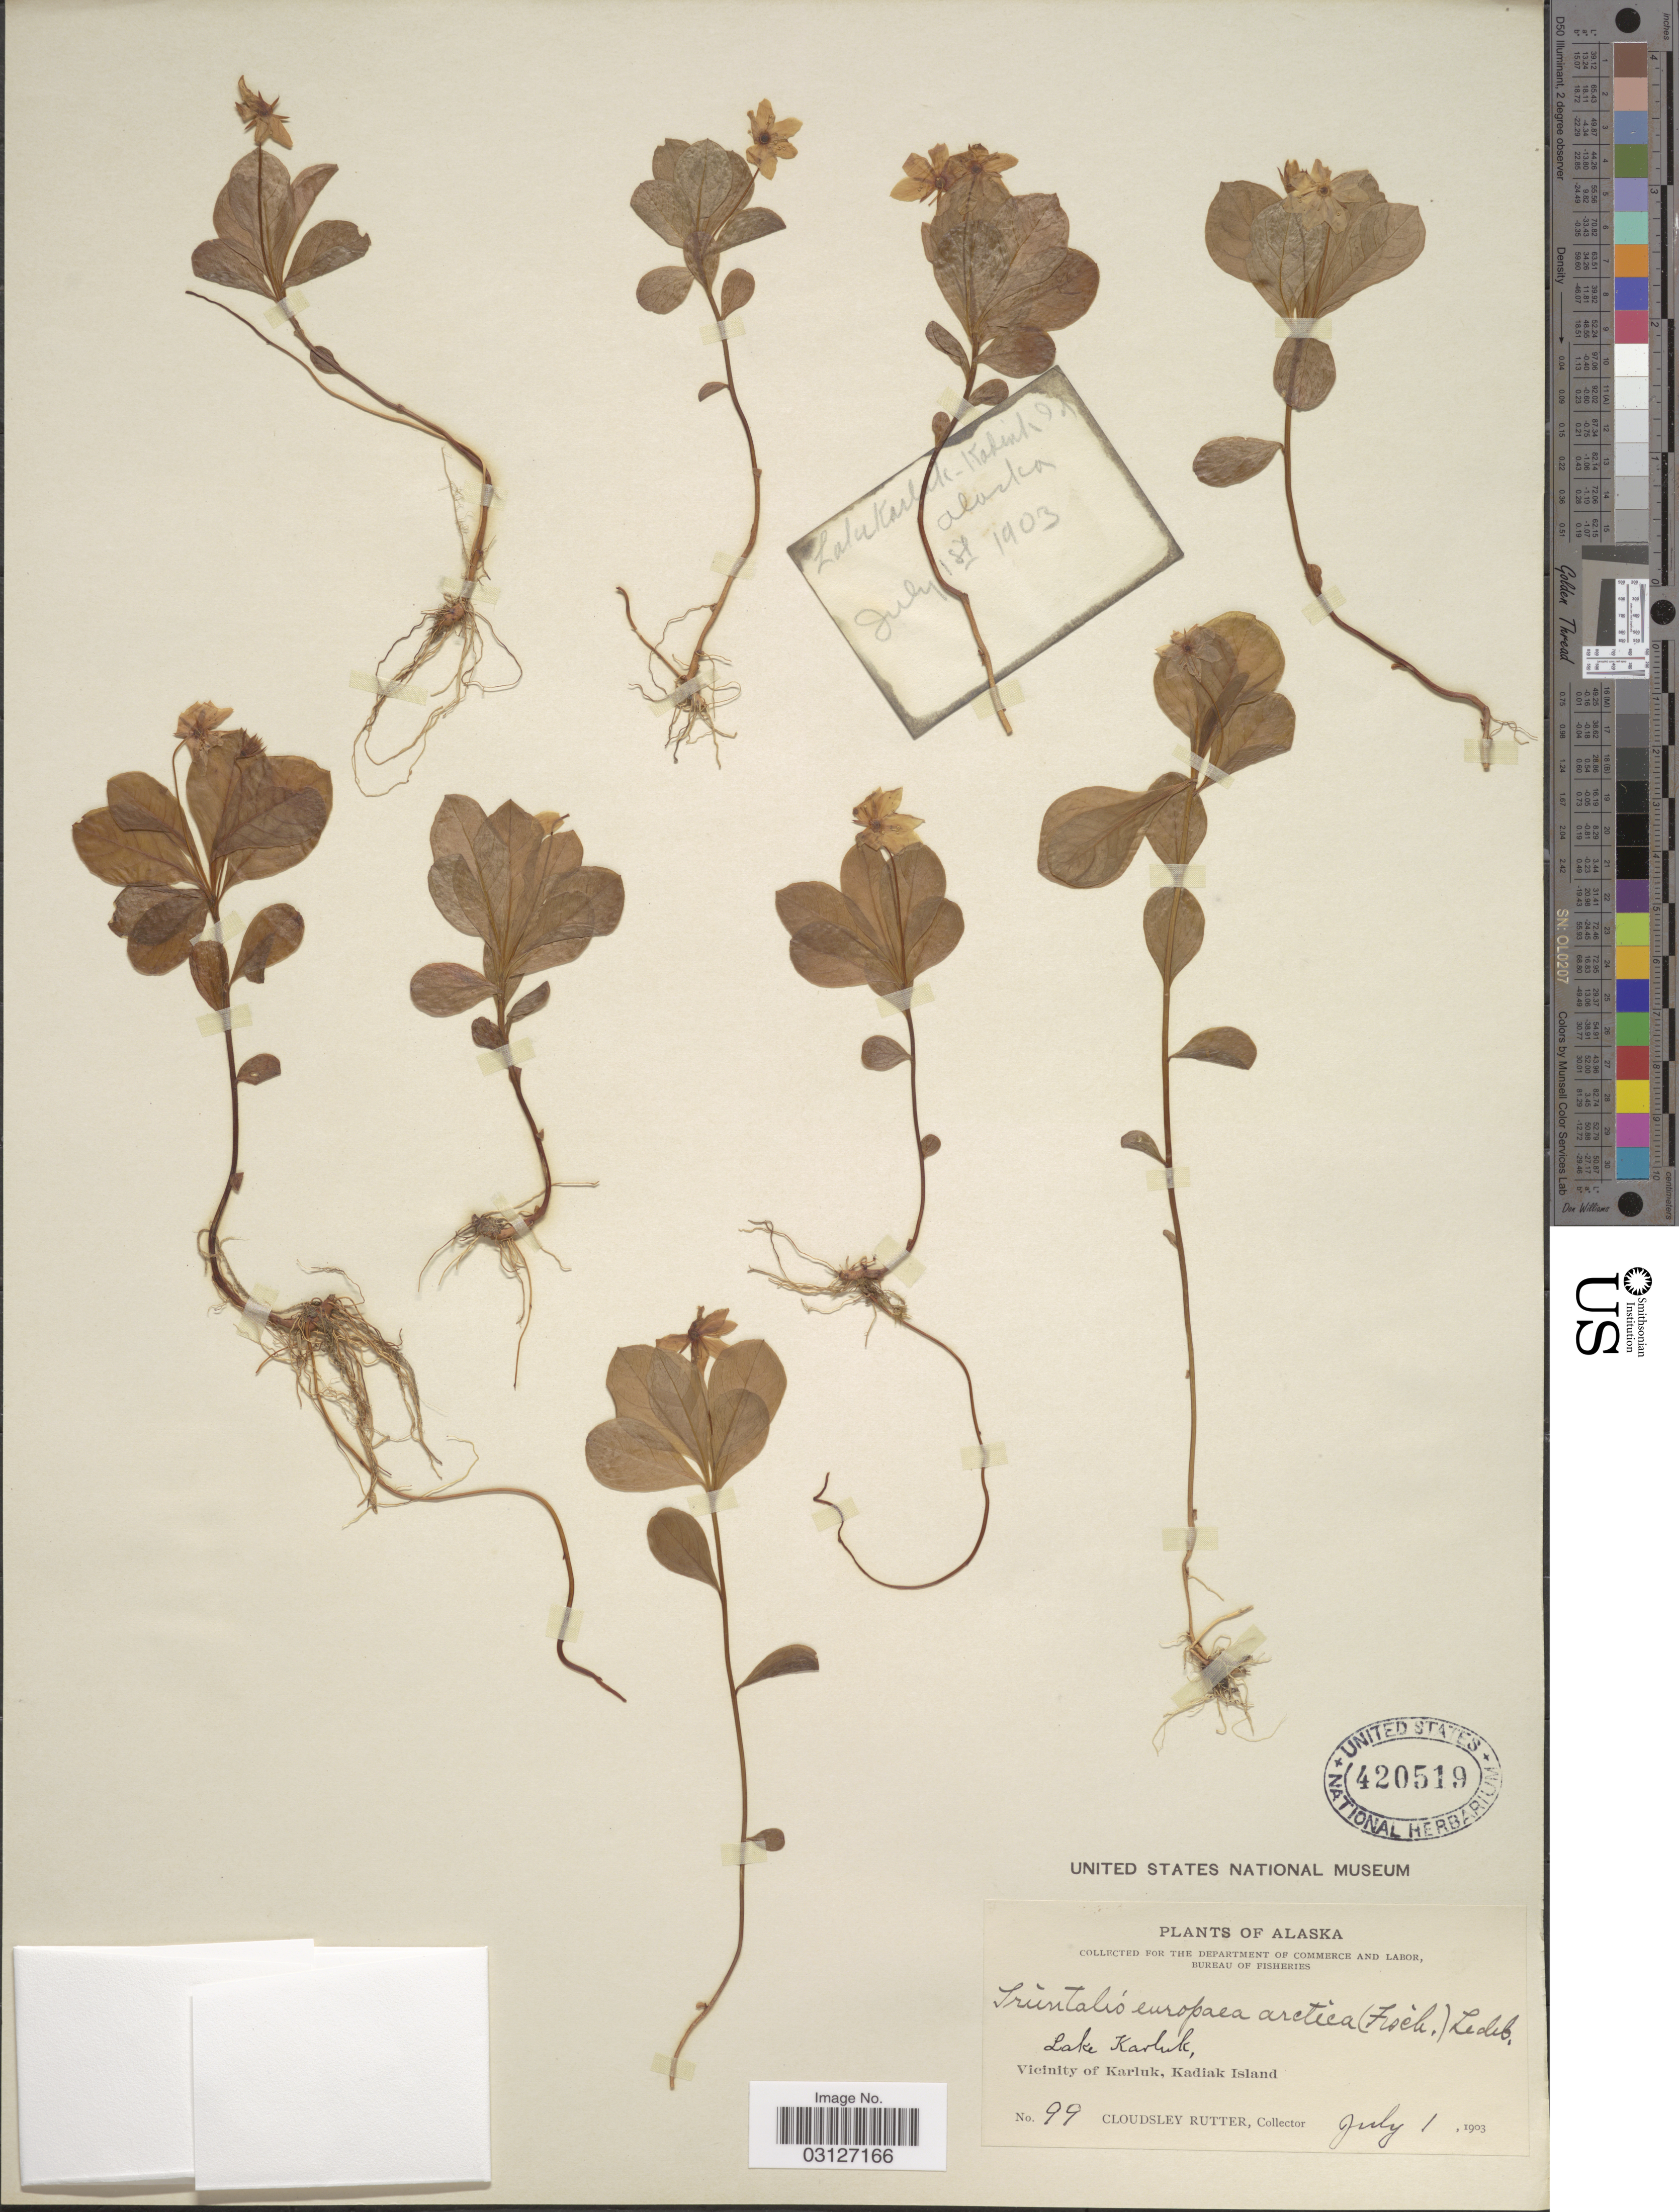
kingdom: Plantae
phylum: Tracheophyta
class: Magnoliopsida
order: Ericales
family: Primulaceae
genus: Trientalis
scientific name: Trientalis europaea subsp. arctica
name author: (Fisch. ex Hook.) Hultén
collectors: C. Rutter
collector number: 99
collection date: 1903-07-01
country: United States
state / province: Alaska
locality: Lake Karluk, Vicinity of Karluk, Kadiak Island.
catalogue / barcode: US 420519